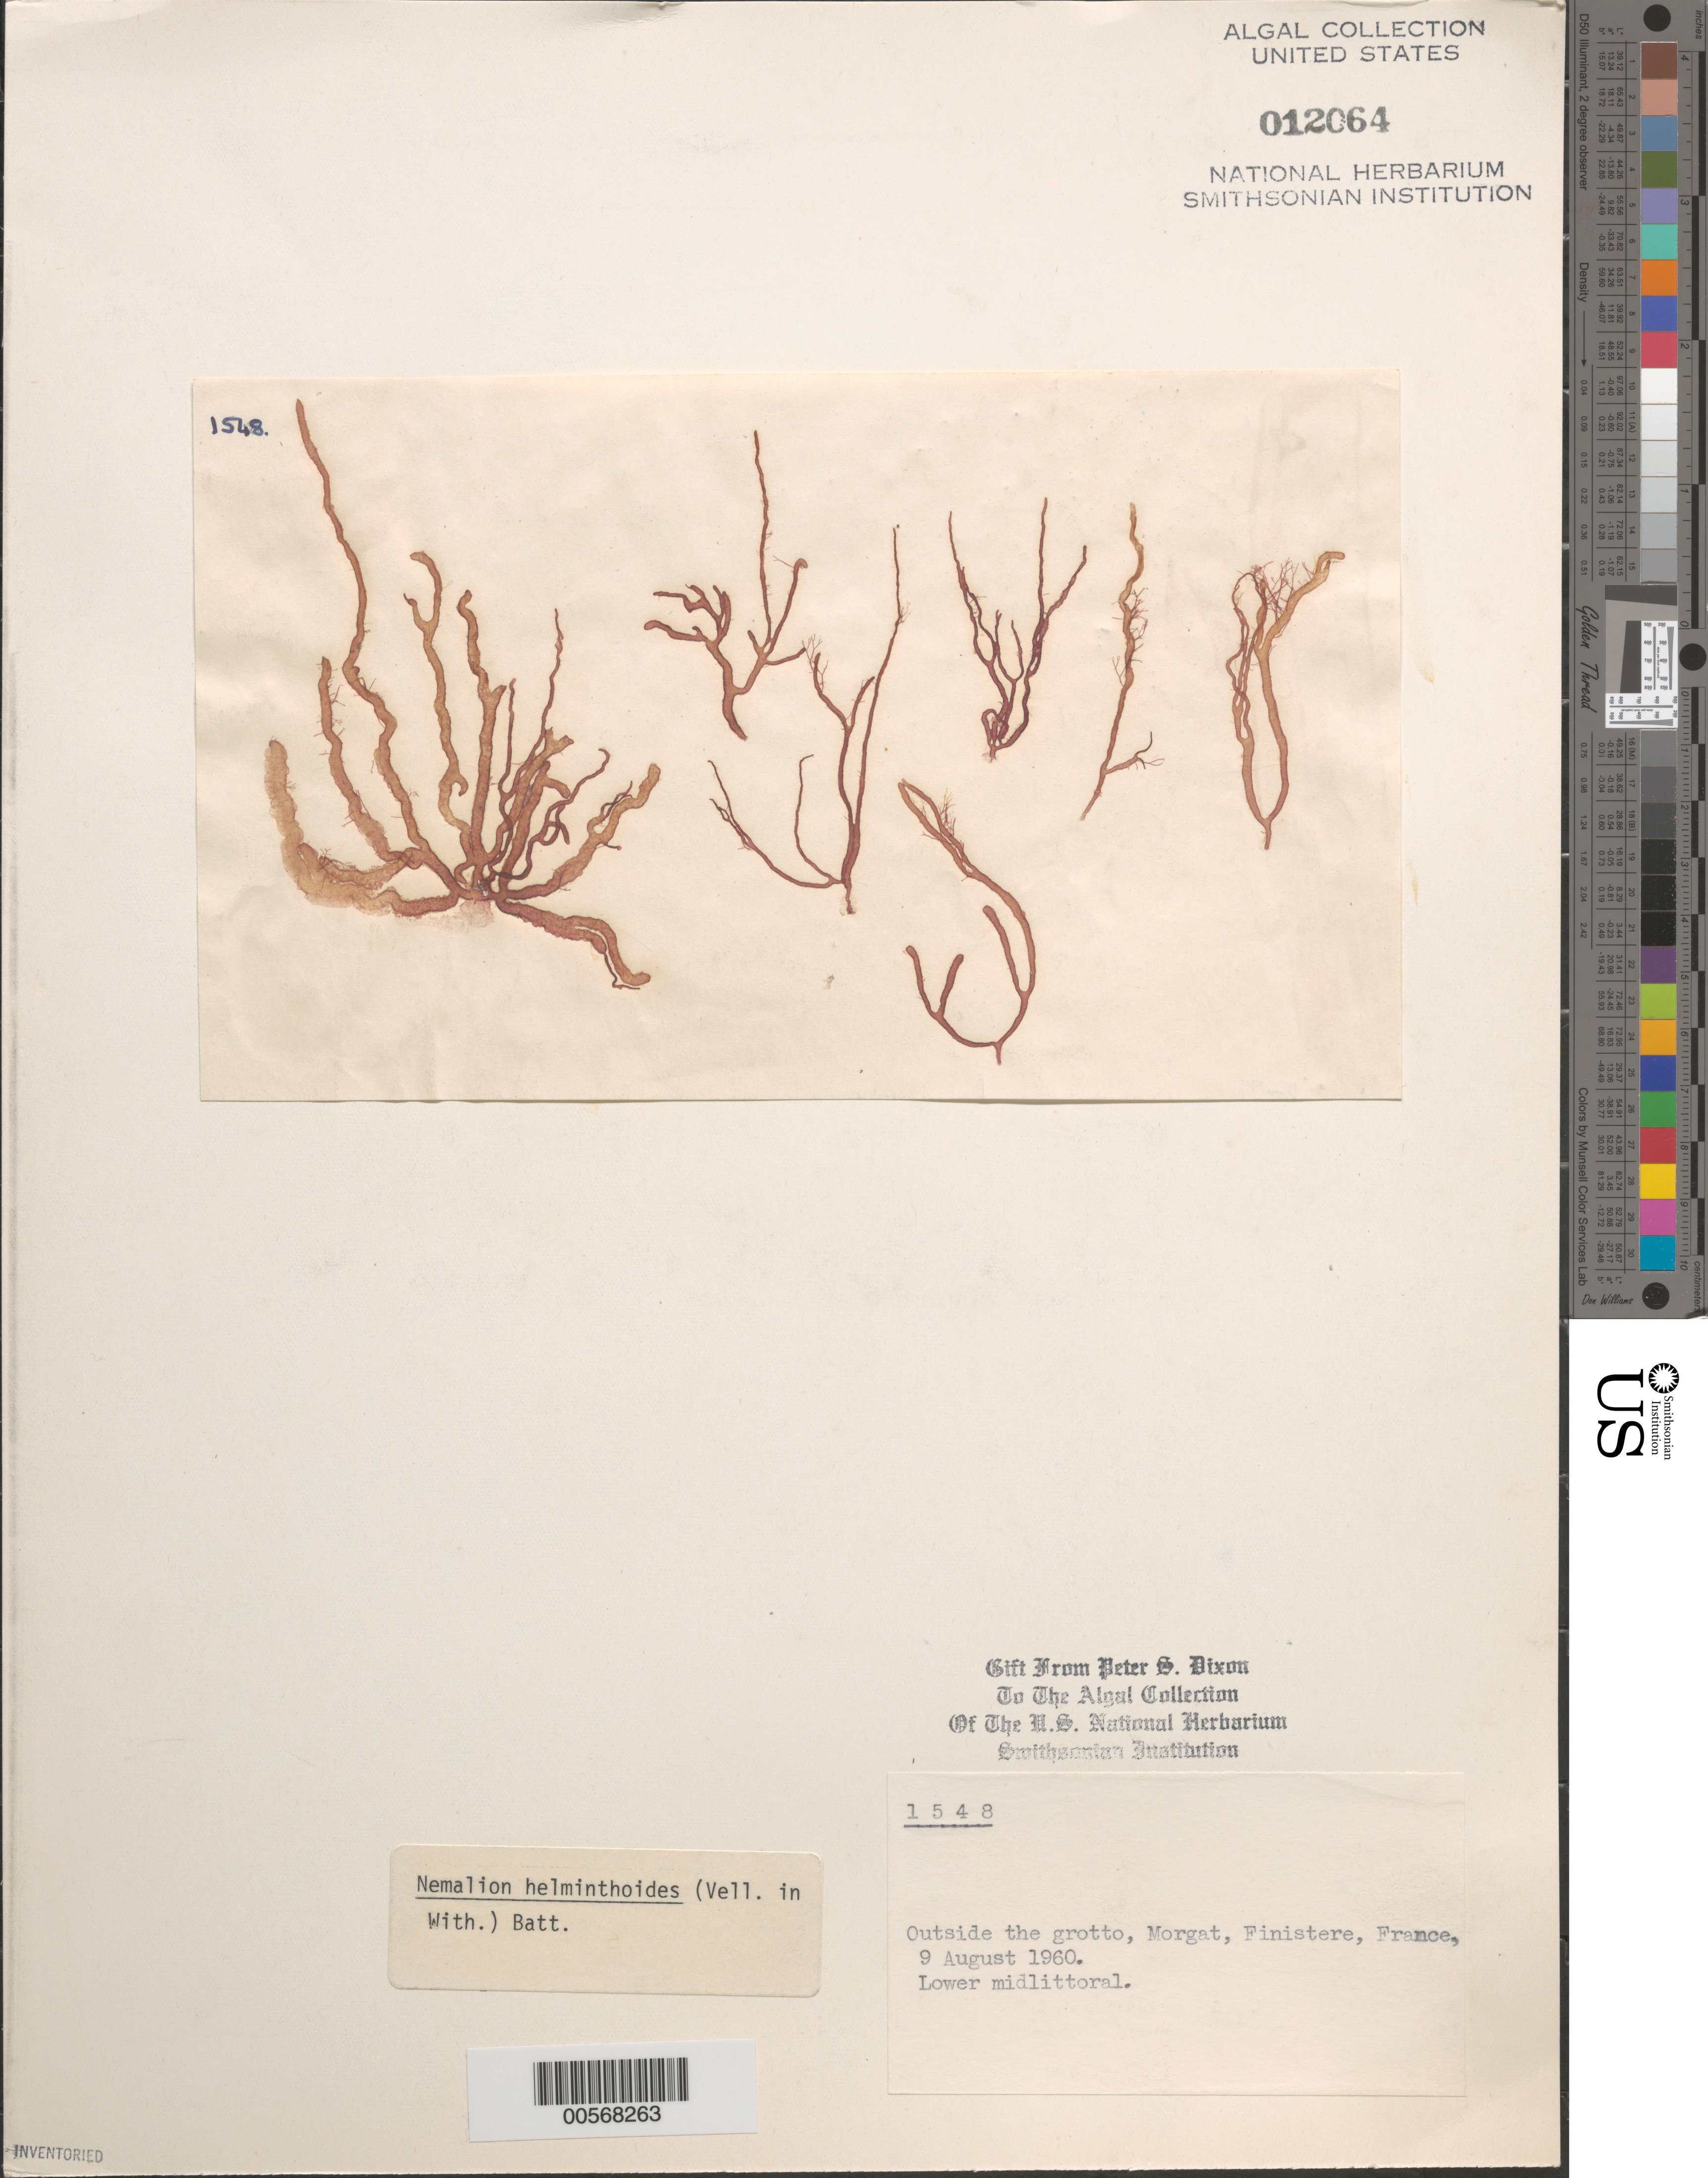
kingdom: Plantae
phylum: Rhodophyta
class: Florideophyceae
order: Nemaliales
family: Nemaliaceae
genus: Nemalion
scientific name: Nemalion multifidum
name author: (Lyngb.) Chauvin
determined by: Algae name updating Project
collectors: P. S. Dixon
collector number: PSD 1548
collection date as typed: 09 Aug 1960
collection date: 1960-08-09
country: France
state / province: Bretagne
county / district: Finistère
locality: Morgat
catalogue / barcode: US 12064